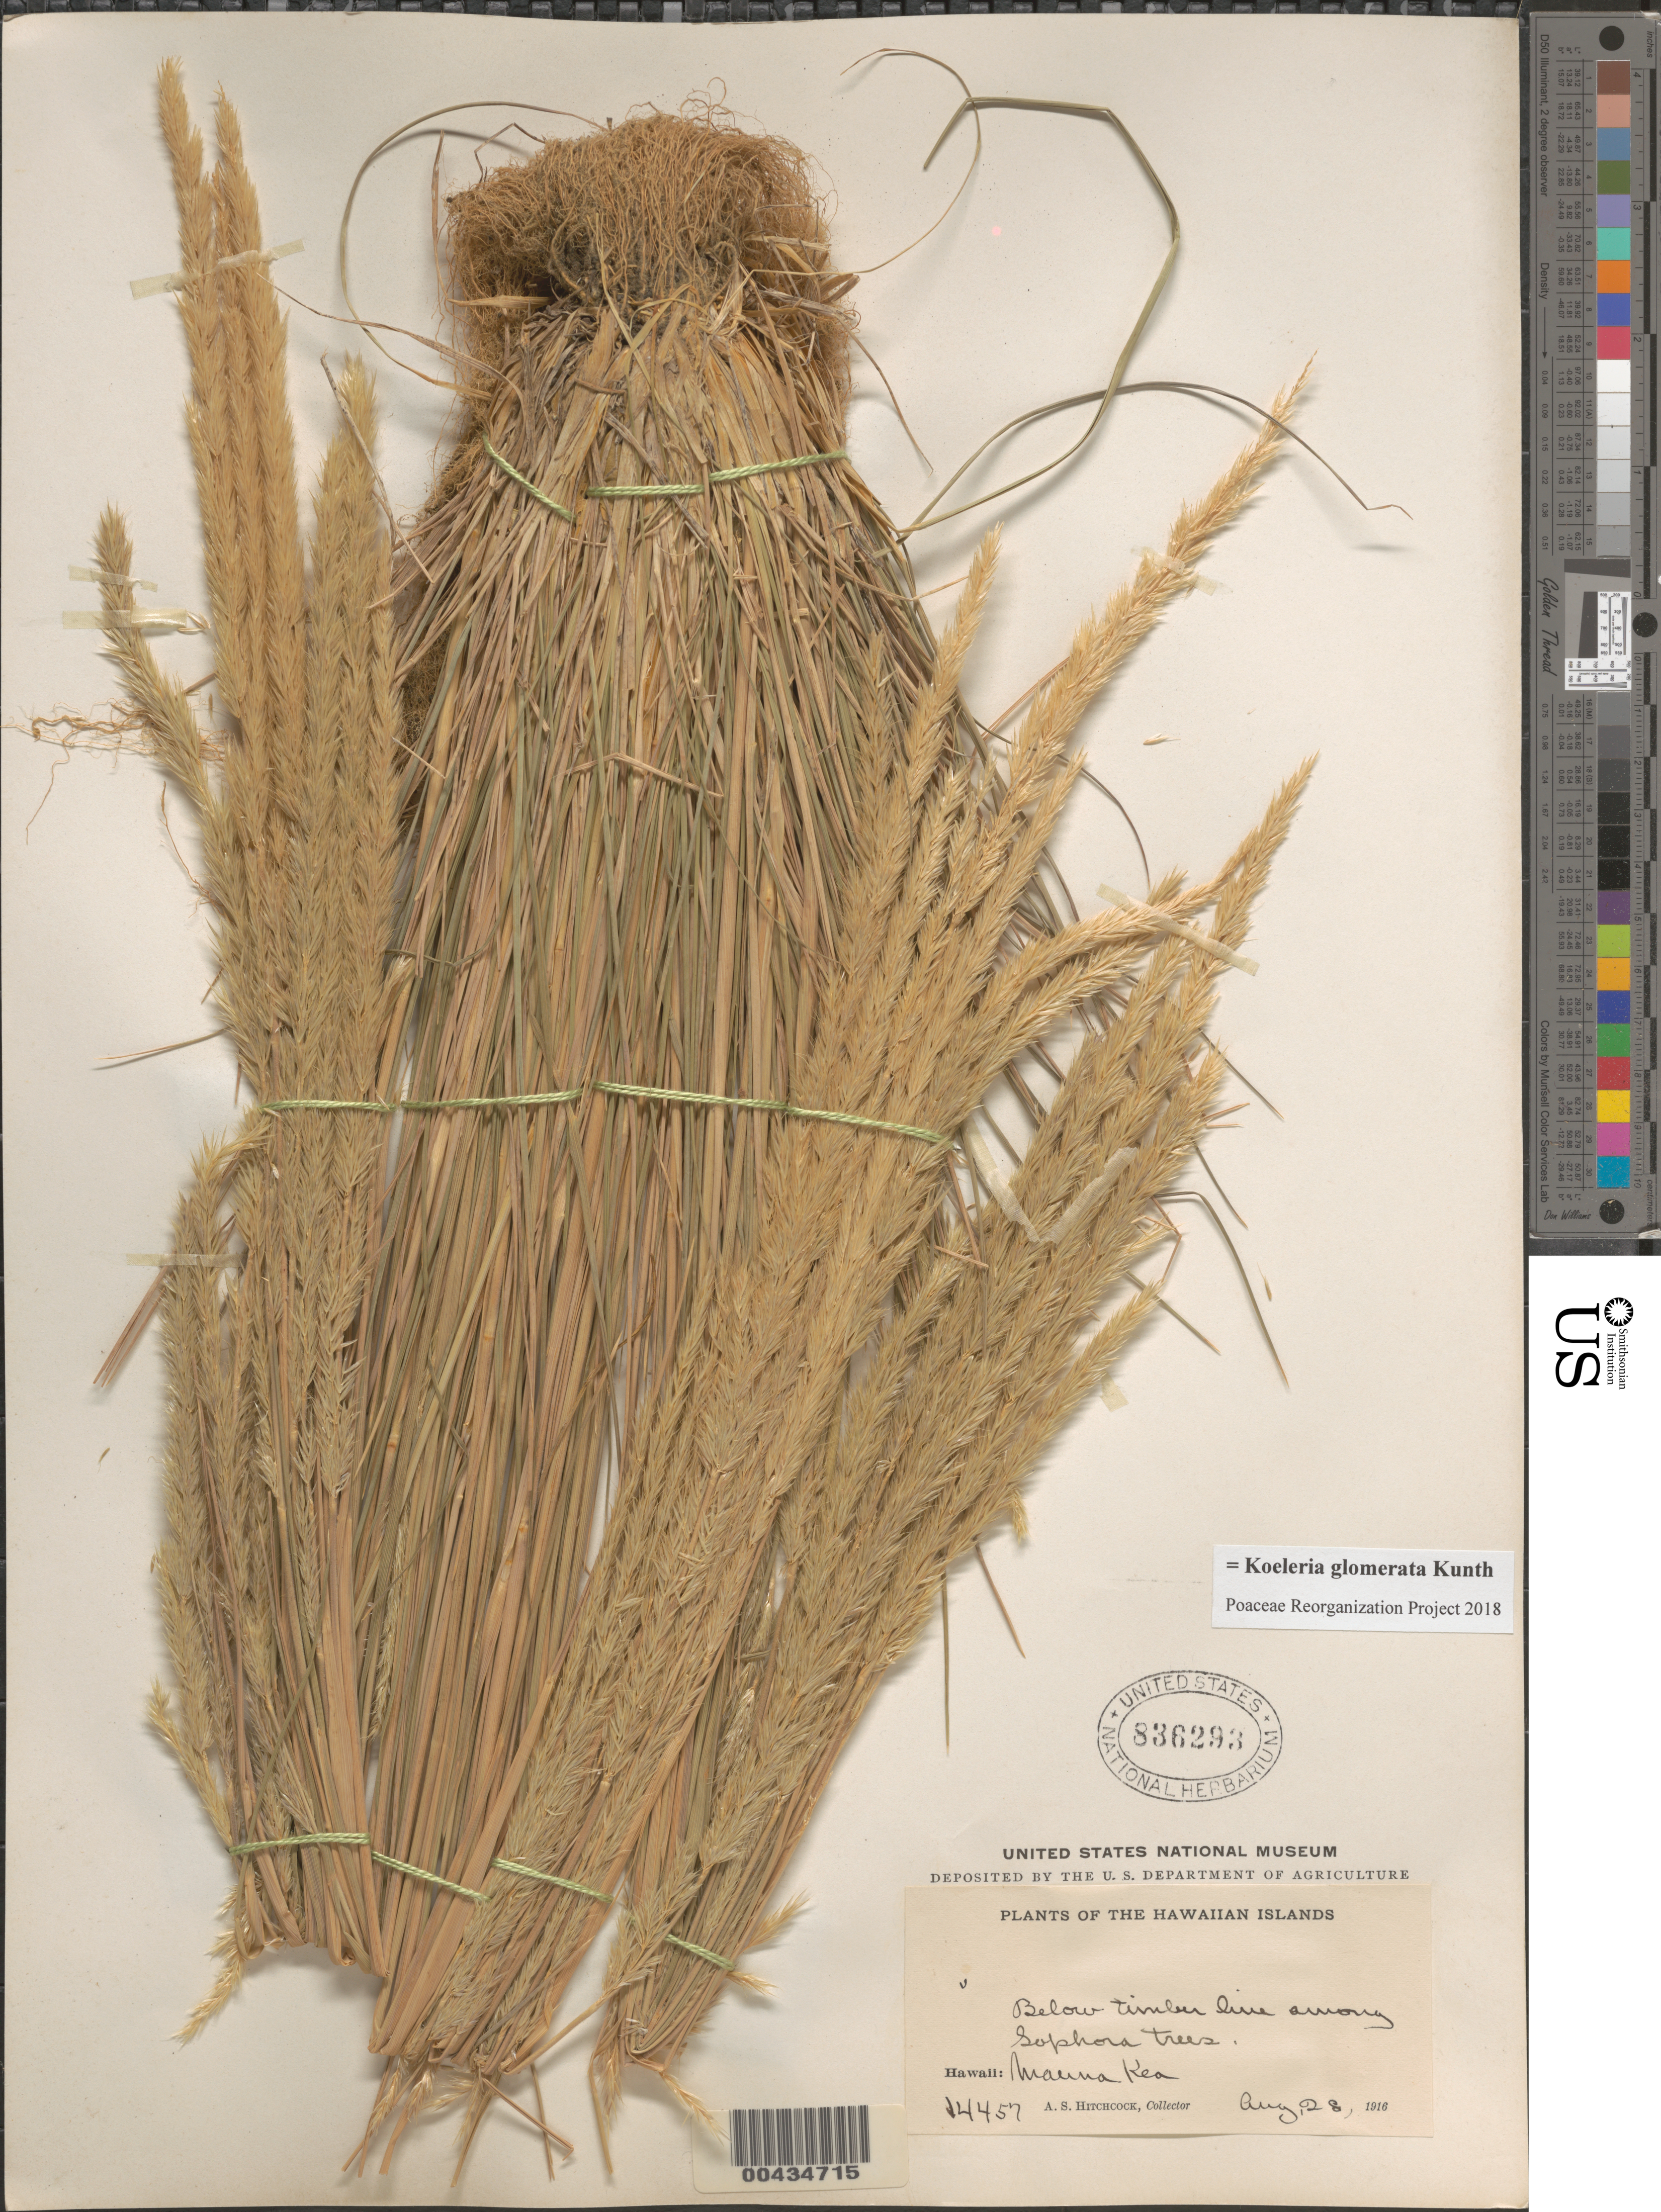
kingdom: Plantae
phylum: Tracheophyta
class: Liliopsida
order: Poales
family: Poaceae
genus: Koeleria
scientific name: Koeleria glomerata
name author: Kunth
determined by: Poaceae Reorganization Project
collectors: A. S. Hitchcock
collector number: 14457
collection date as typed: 28 Aug 1916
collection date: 1916-08-28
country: United States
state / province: Hawaii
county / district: Hawaii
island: Hawaii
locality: Mauna Kea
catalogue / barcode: US 836293